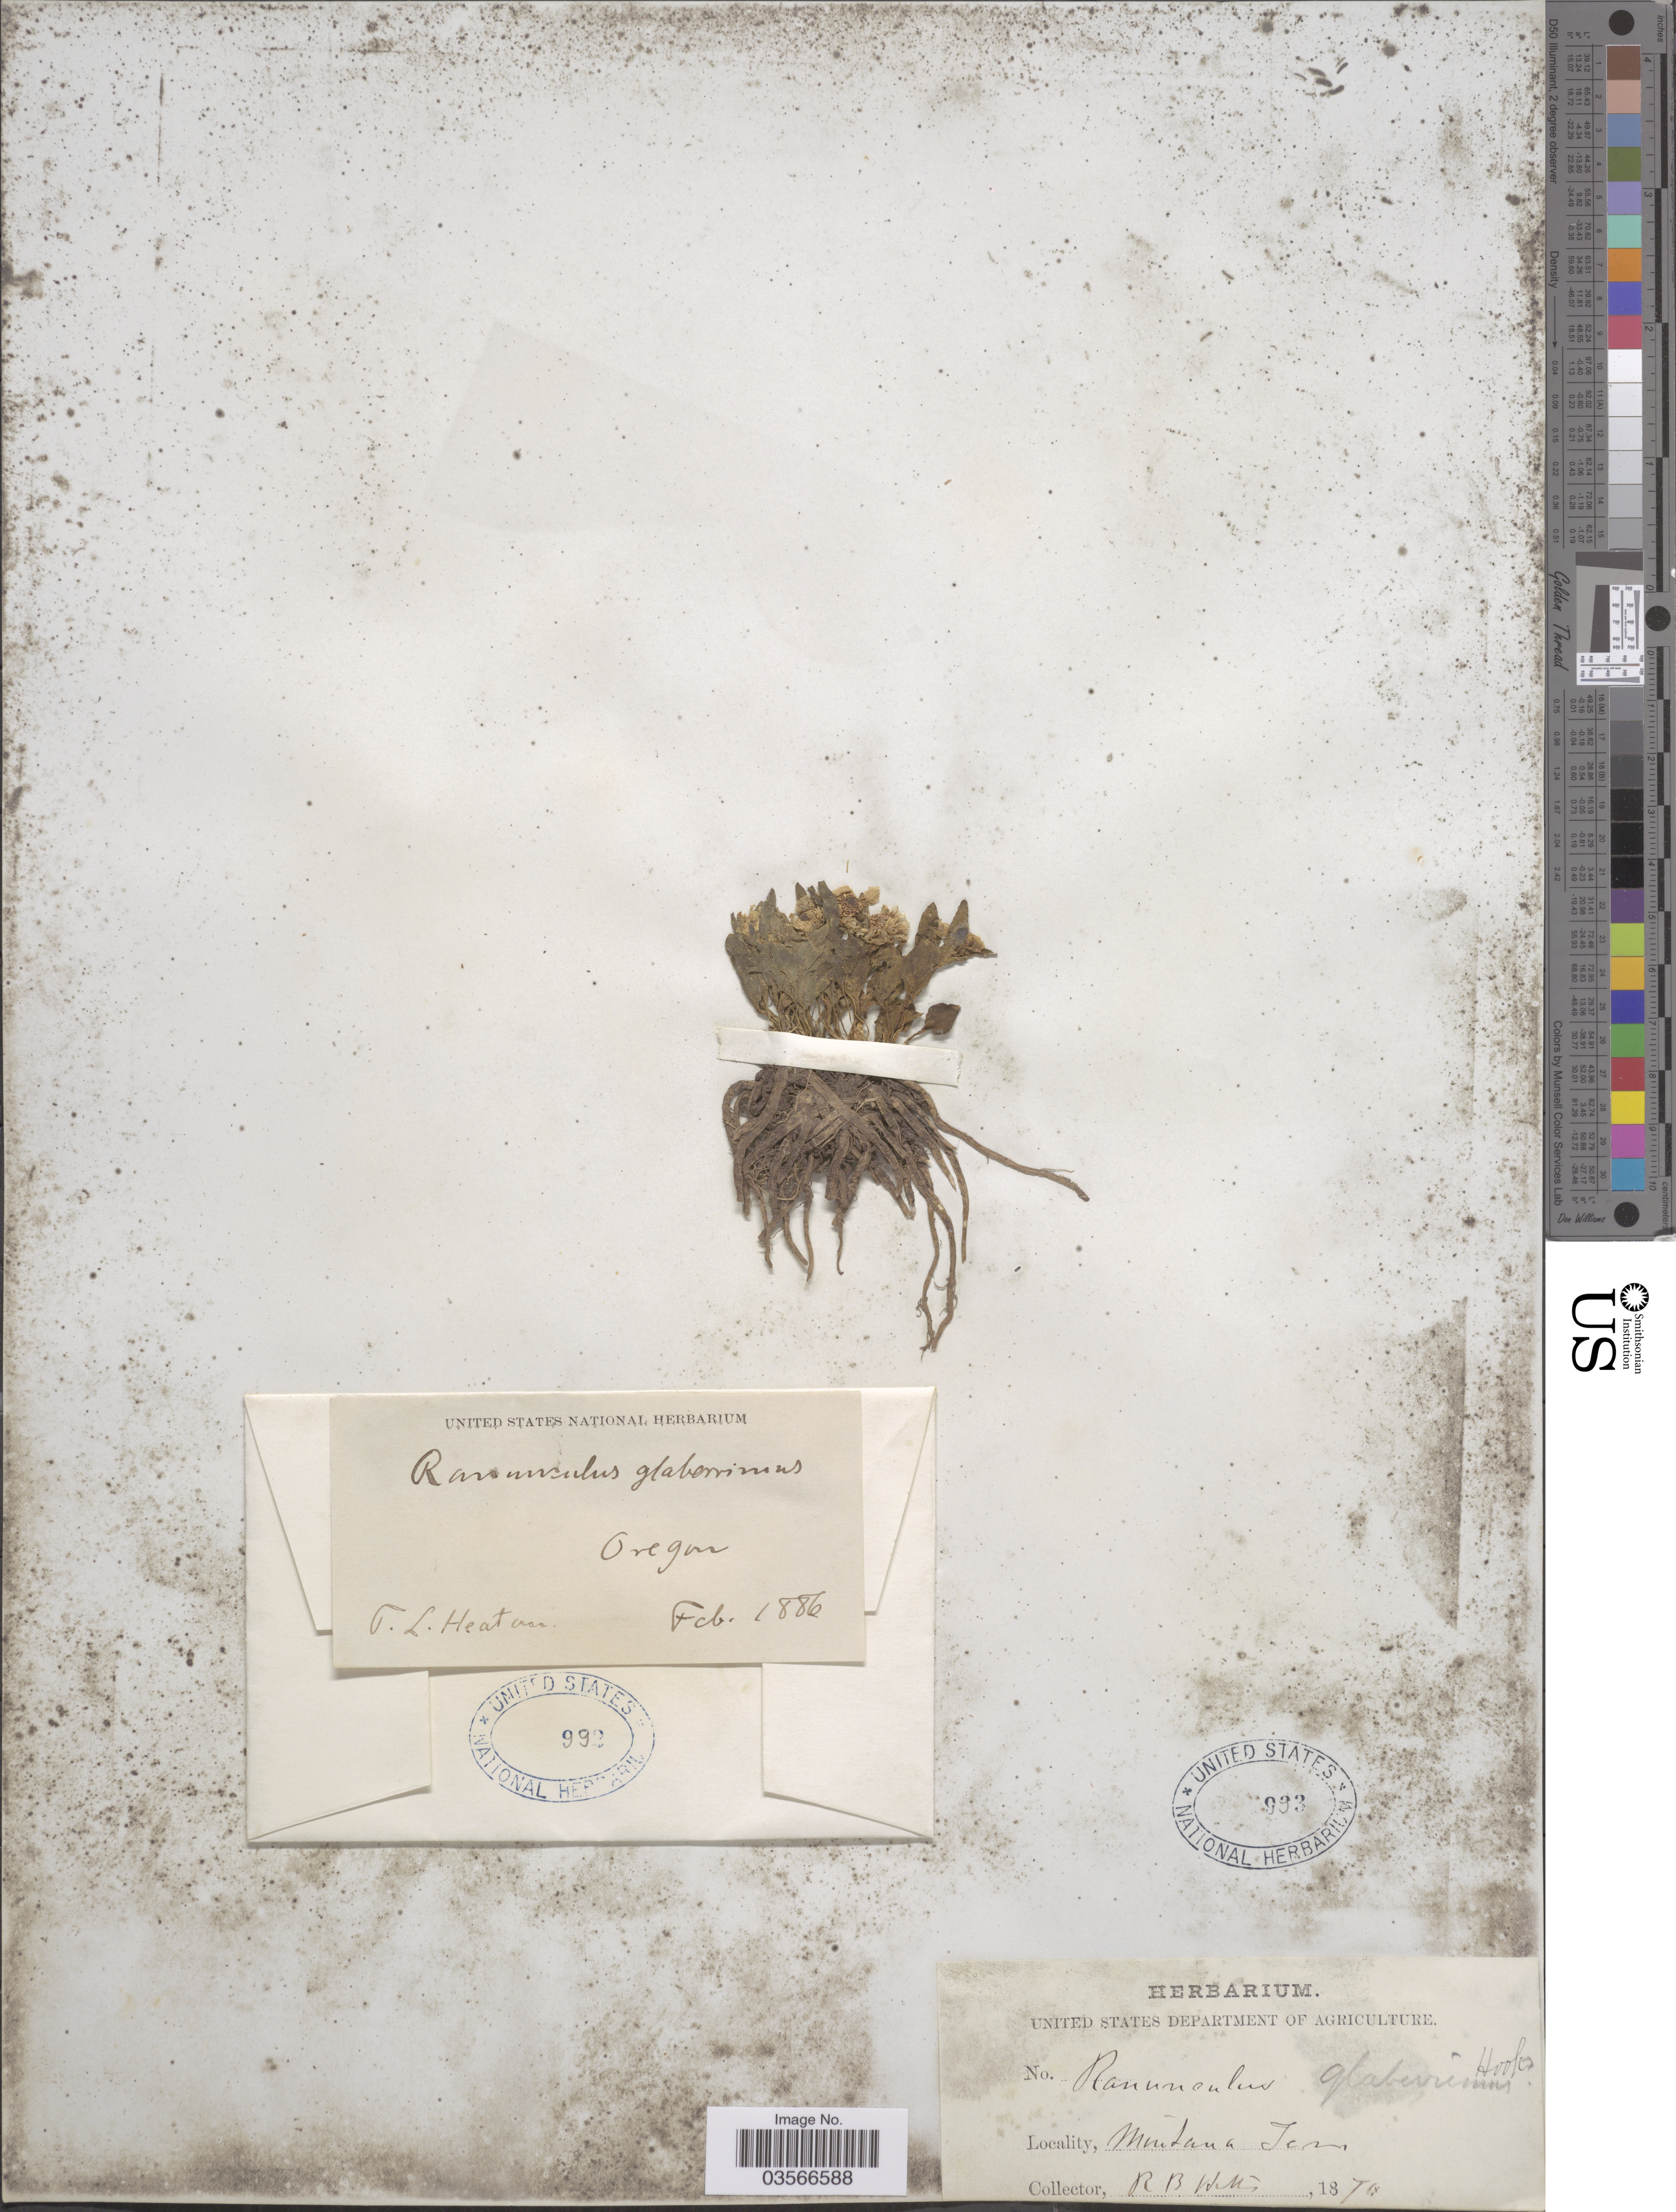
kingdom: Plantae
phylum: Tracheophyta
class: Magnoliopsida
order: Ranunculales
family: Ranunculaceae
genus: Ranunculus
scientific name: Ranunculus glaberrimus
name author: Hook.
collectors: T. Heaton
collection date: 1886-02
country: United States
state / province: Oregon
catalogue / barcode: US 992